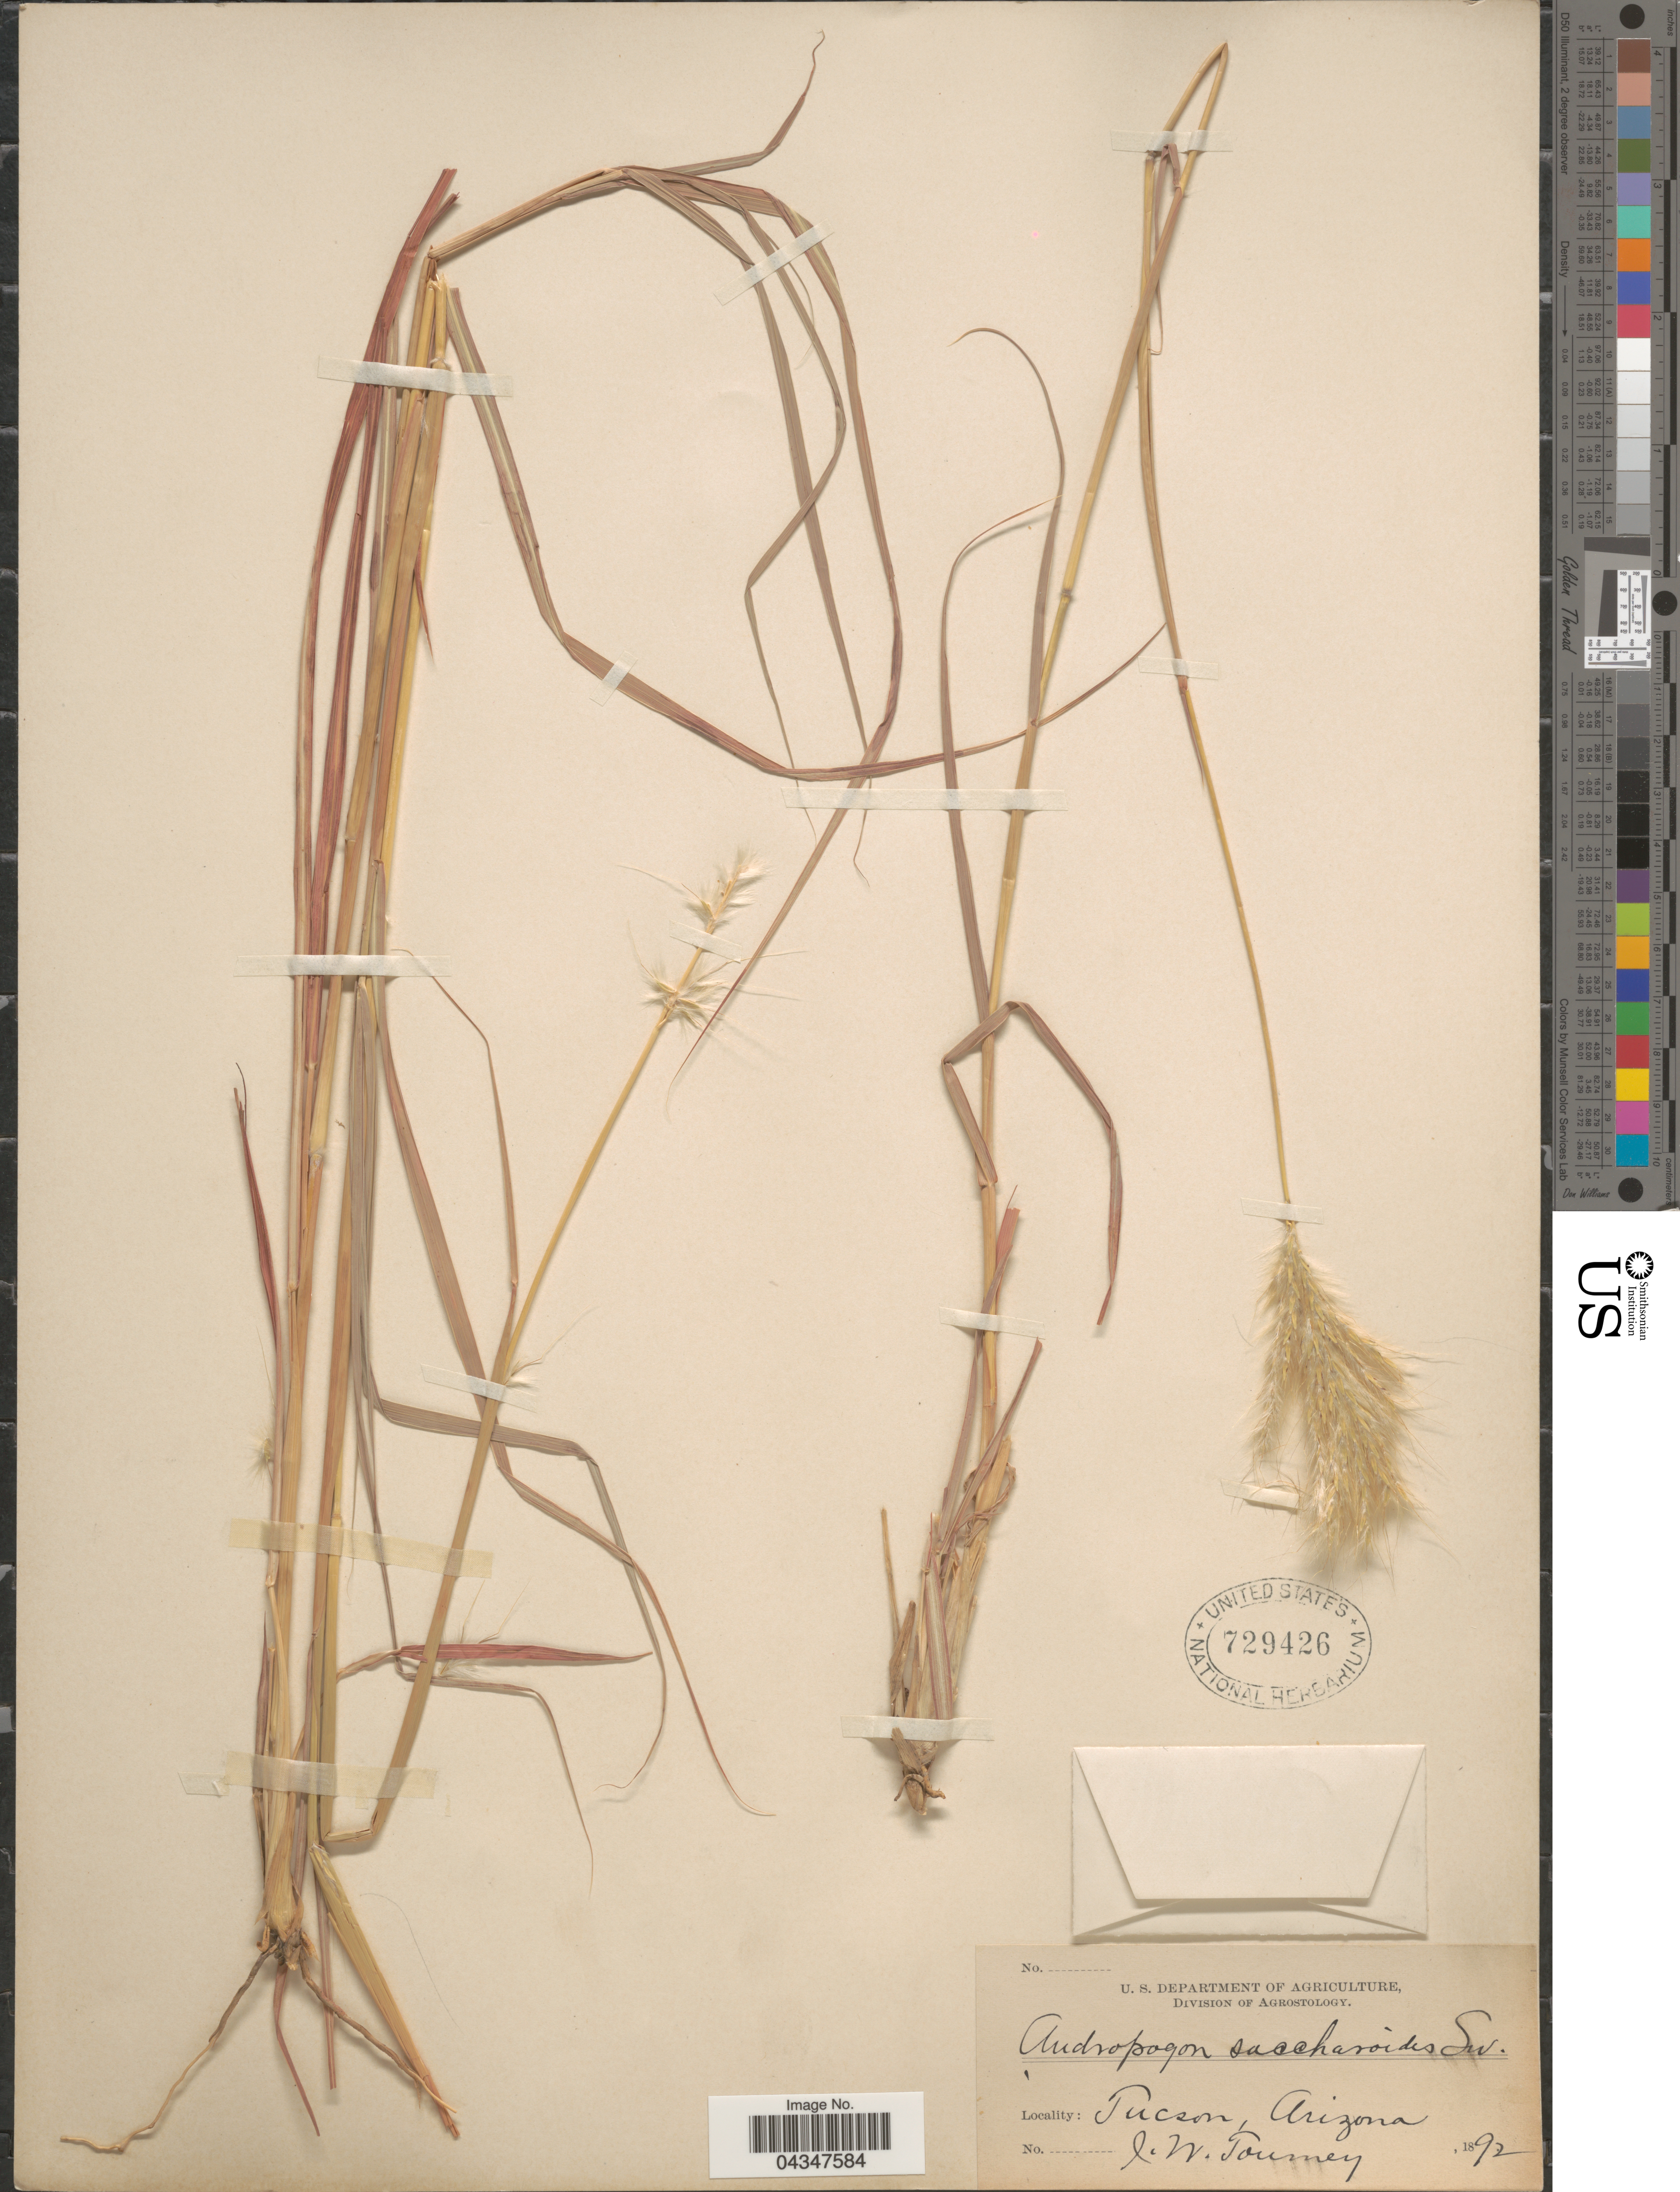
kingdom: Plantae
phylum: Tracheophyta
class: Liliopsida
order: Poales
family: Poaceae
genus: Bothriochloa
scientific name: Bothriochloa barbinodis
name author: (Lag.) Herter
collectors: J. W. Toumey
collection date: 1892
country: United States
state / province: Arizona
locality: Tucson.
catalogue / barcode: US 729426